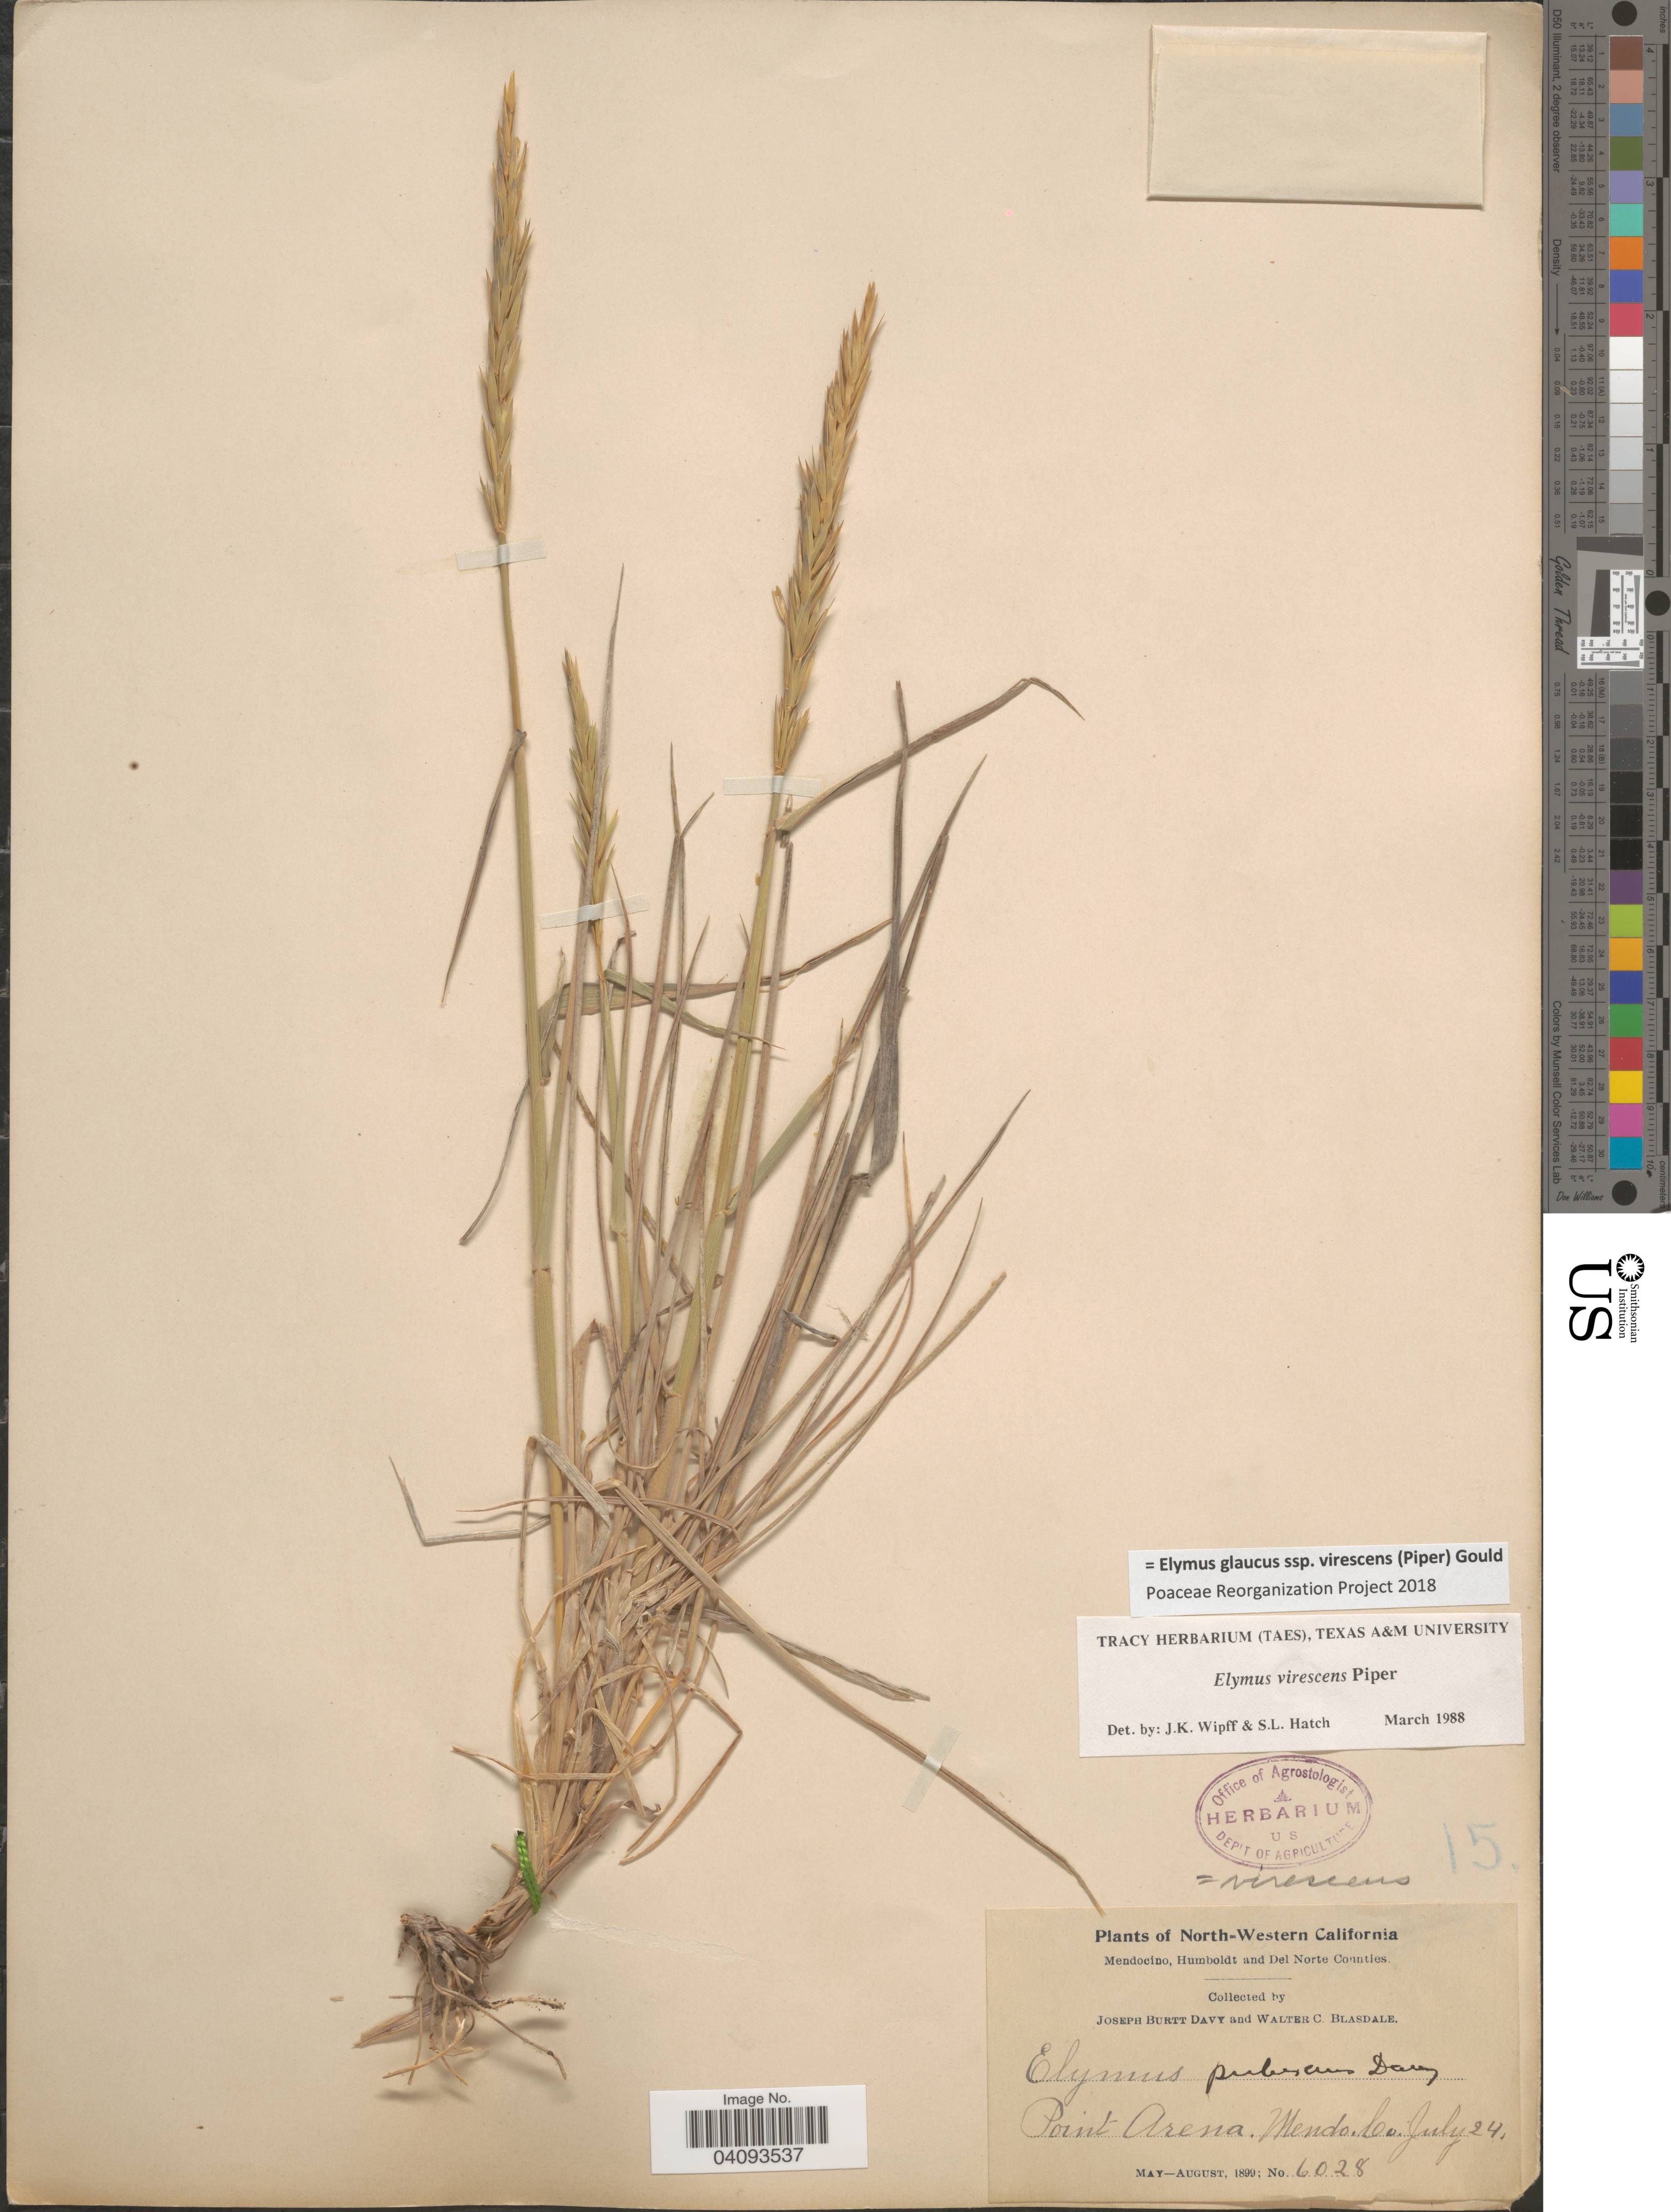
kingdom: Plantae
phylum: Tracheophyta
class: Liliopsida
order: Poales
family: Poaceae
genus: Elymus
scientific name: Elymus glaucus subsp. virescens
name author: (Piper) Gould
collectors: J. Burtt Davy & W. Blasdale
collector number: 6028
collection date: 1899-07-24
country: United States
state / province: California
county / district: Mendocino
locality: North - Western California. Point Arena. Mendo. Co.